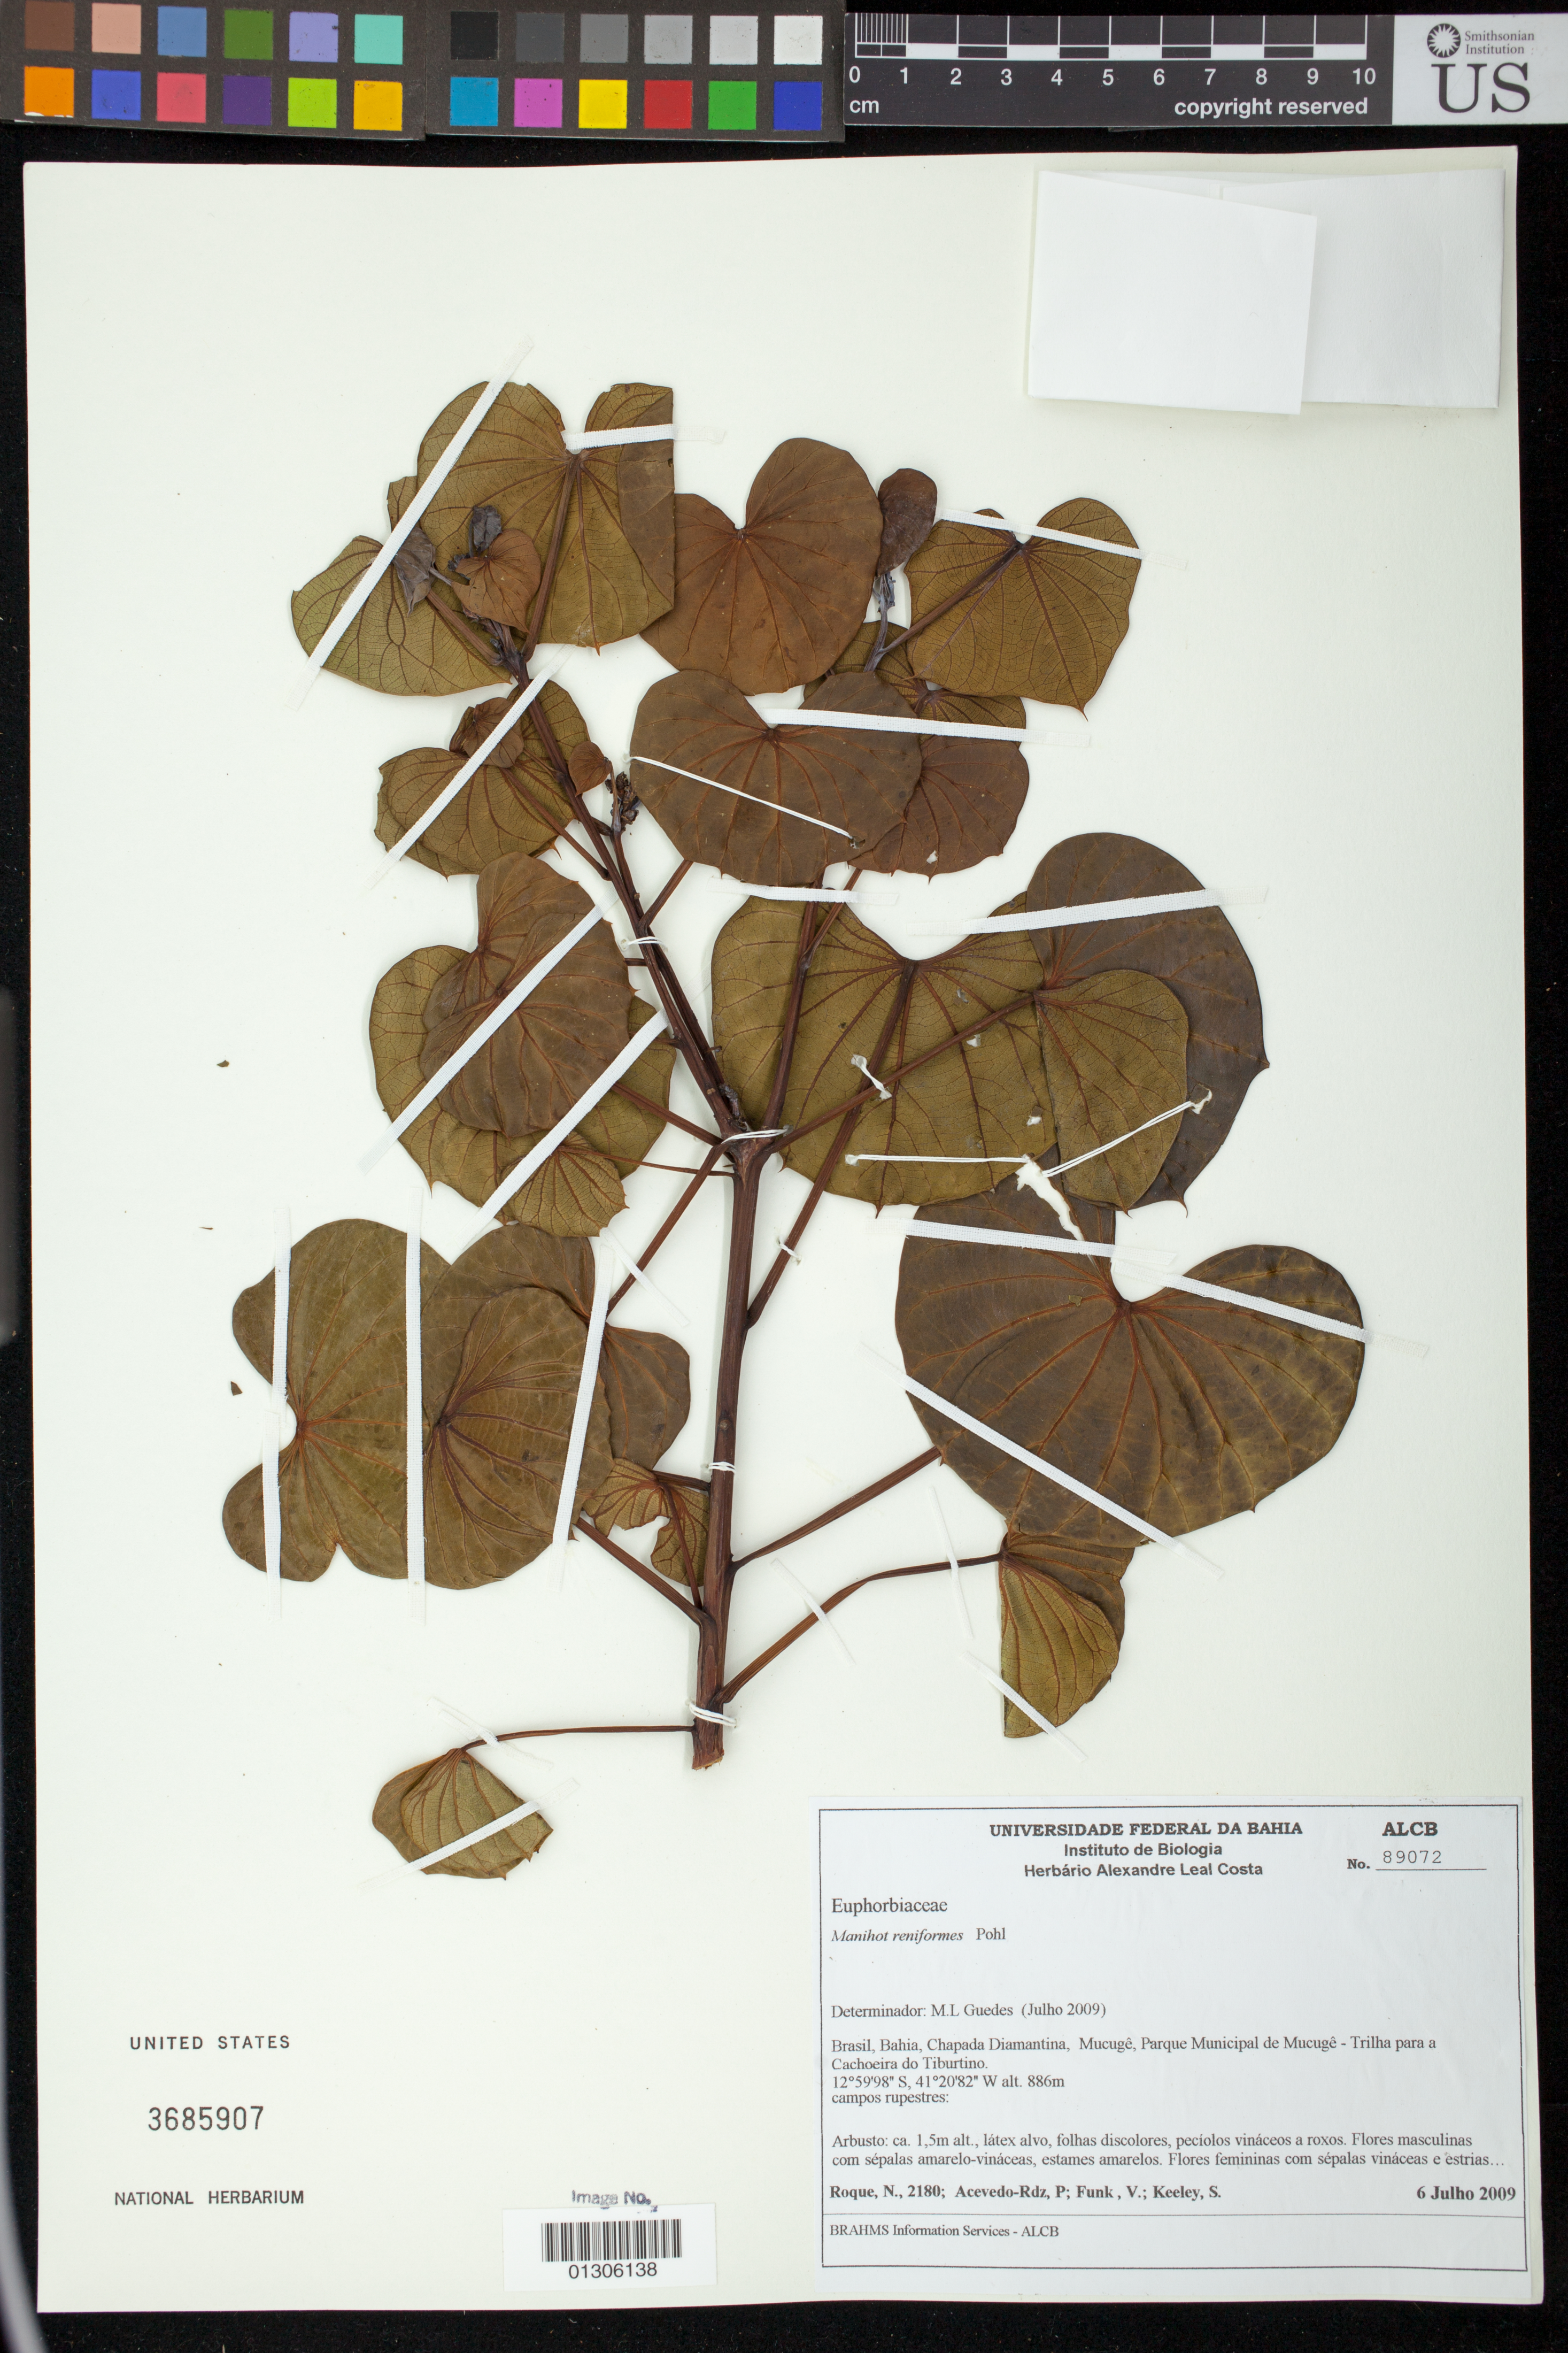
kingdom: Plantae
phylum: Tracheophyta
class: Magnoliopsida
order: Malpighiales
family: Euphorbiaceae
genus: Manihot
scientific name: Manihot reniformis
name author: Pohl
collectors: N. Roque, V. Funk, S. Keeley & P. Acevedo-Rodr.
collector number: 2180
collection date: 2009-07-06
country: Brazil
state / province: Bahia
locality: Chapada Diamantina, Mucuge, Parque Municipal de Mucuge- Trilha para a Cachoeira do Tiburtino.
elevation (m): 886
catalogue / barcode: US 3685907